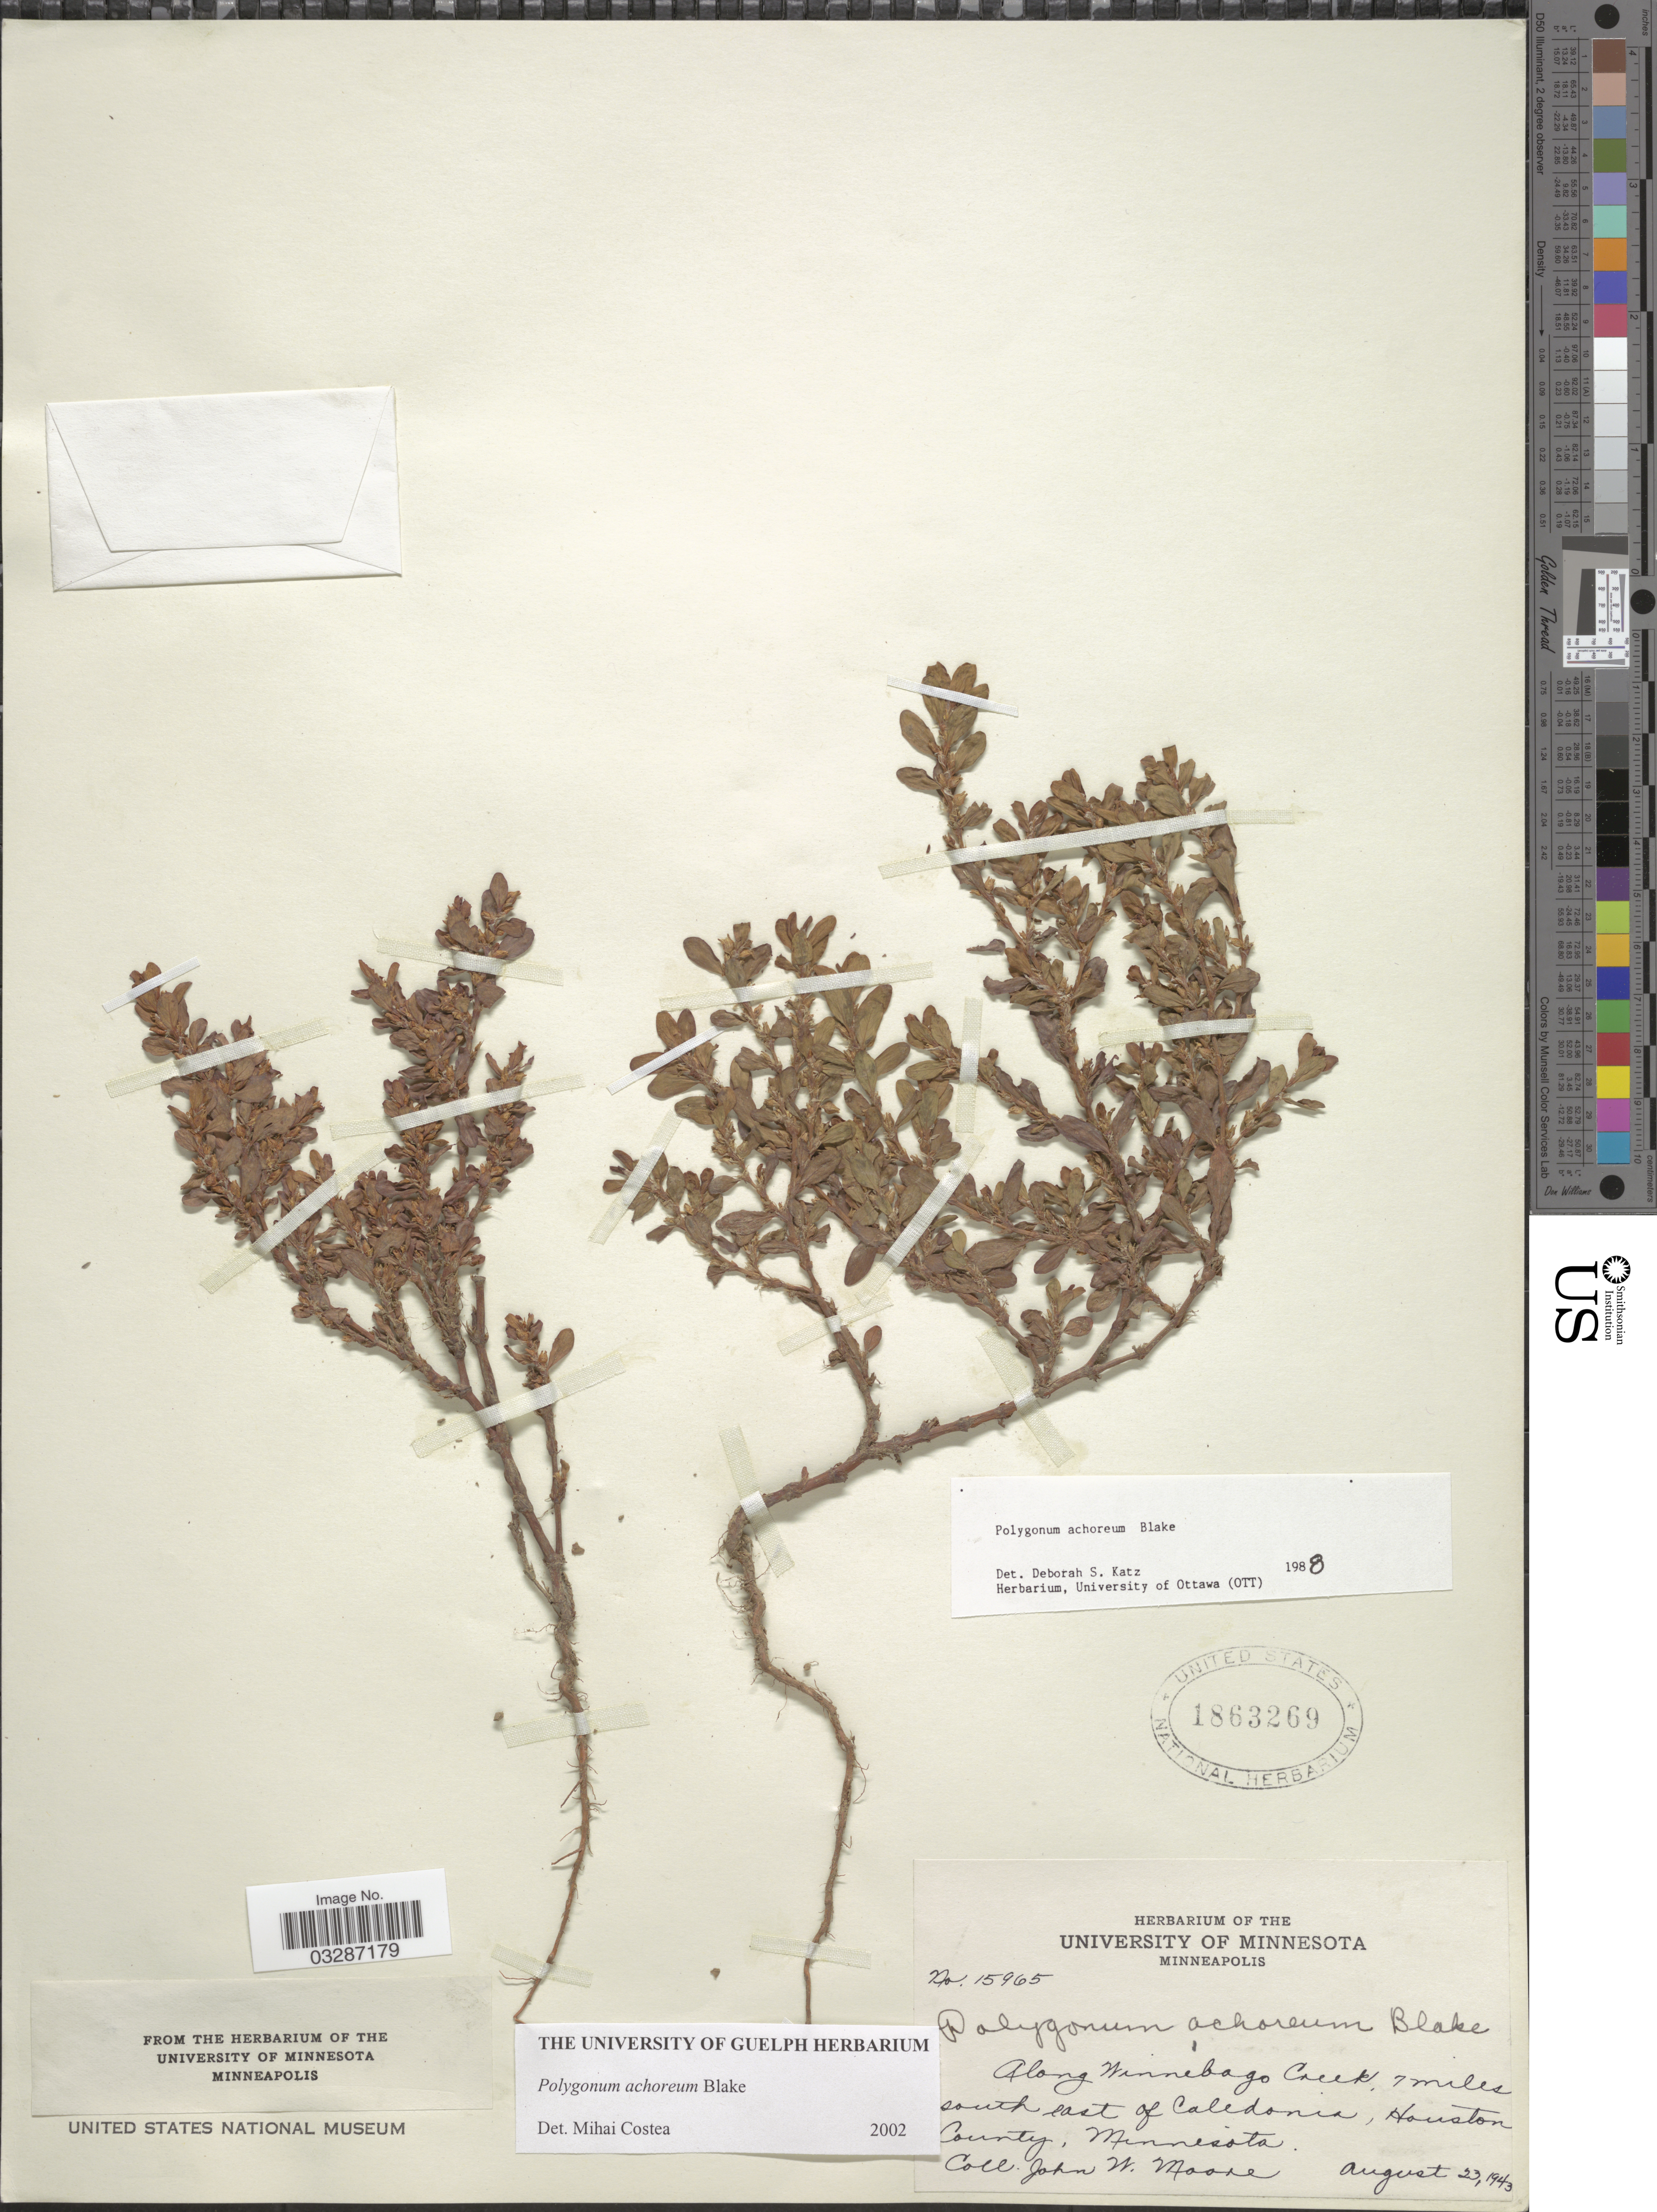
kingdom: Plantae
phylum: Tracheophyta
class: Magnoliopsida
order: Caryophyllales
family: Polygonaceae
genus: Polygonum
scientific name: Polygonum achoreum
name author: S.F. Blake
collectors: J. Moore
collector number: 15965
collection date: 1943-08-23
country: United States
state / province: Minnesota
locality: Along Winnebago Creek, 7 miles south east of Caledonia, Houston County.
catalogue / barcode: US 1863269